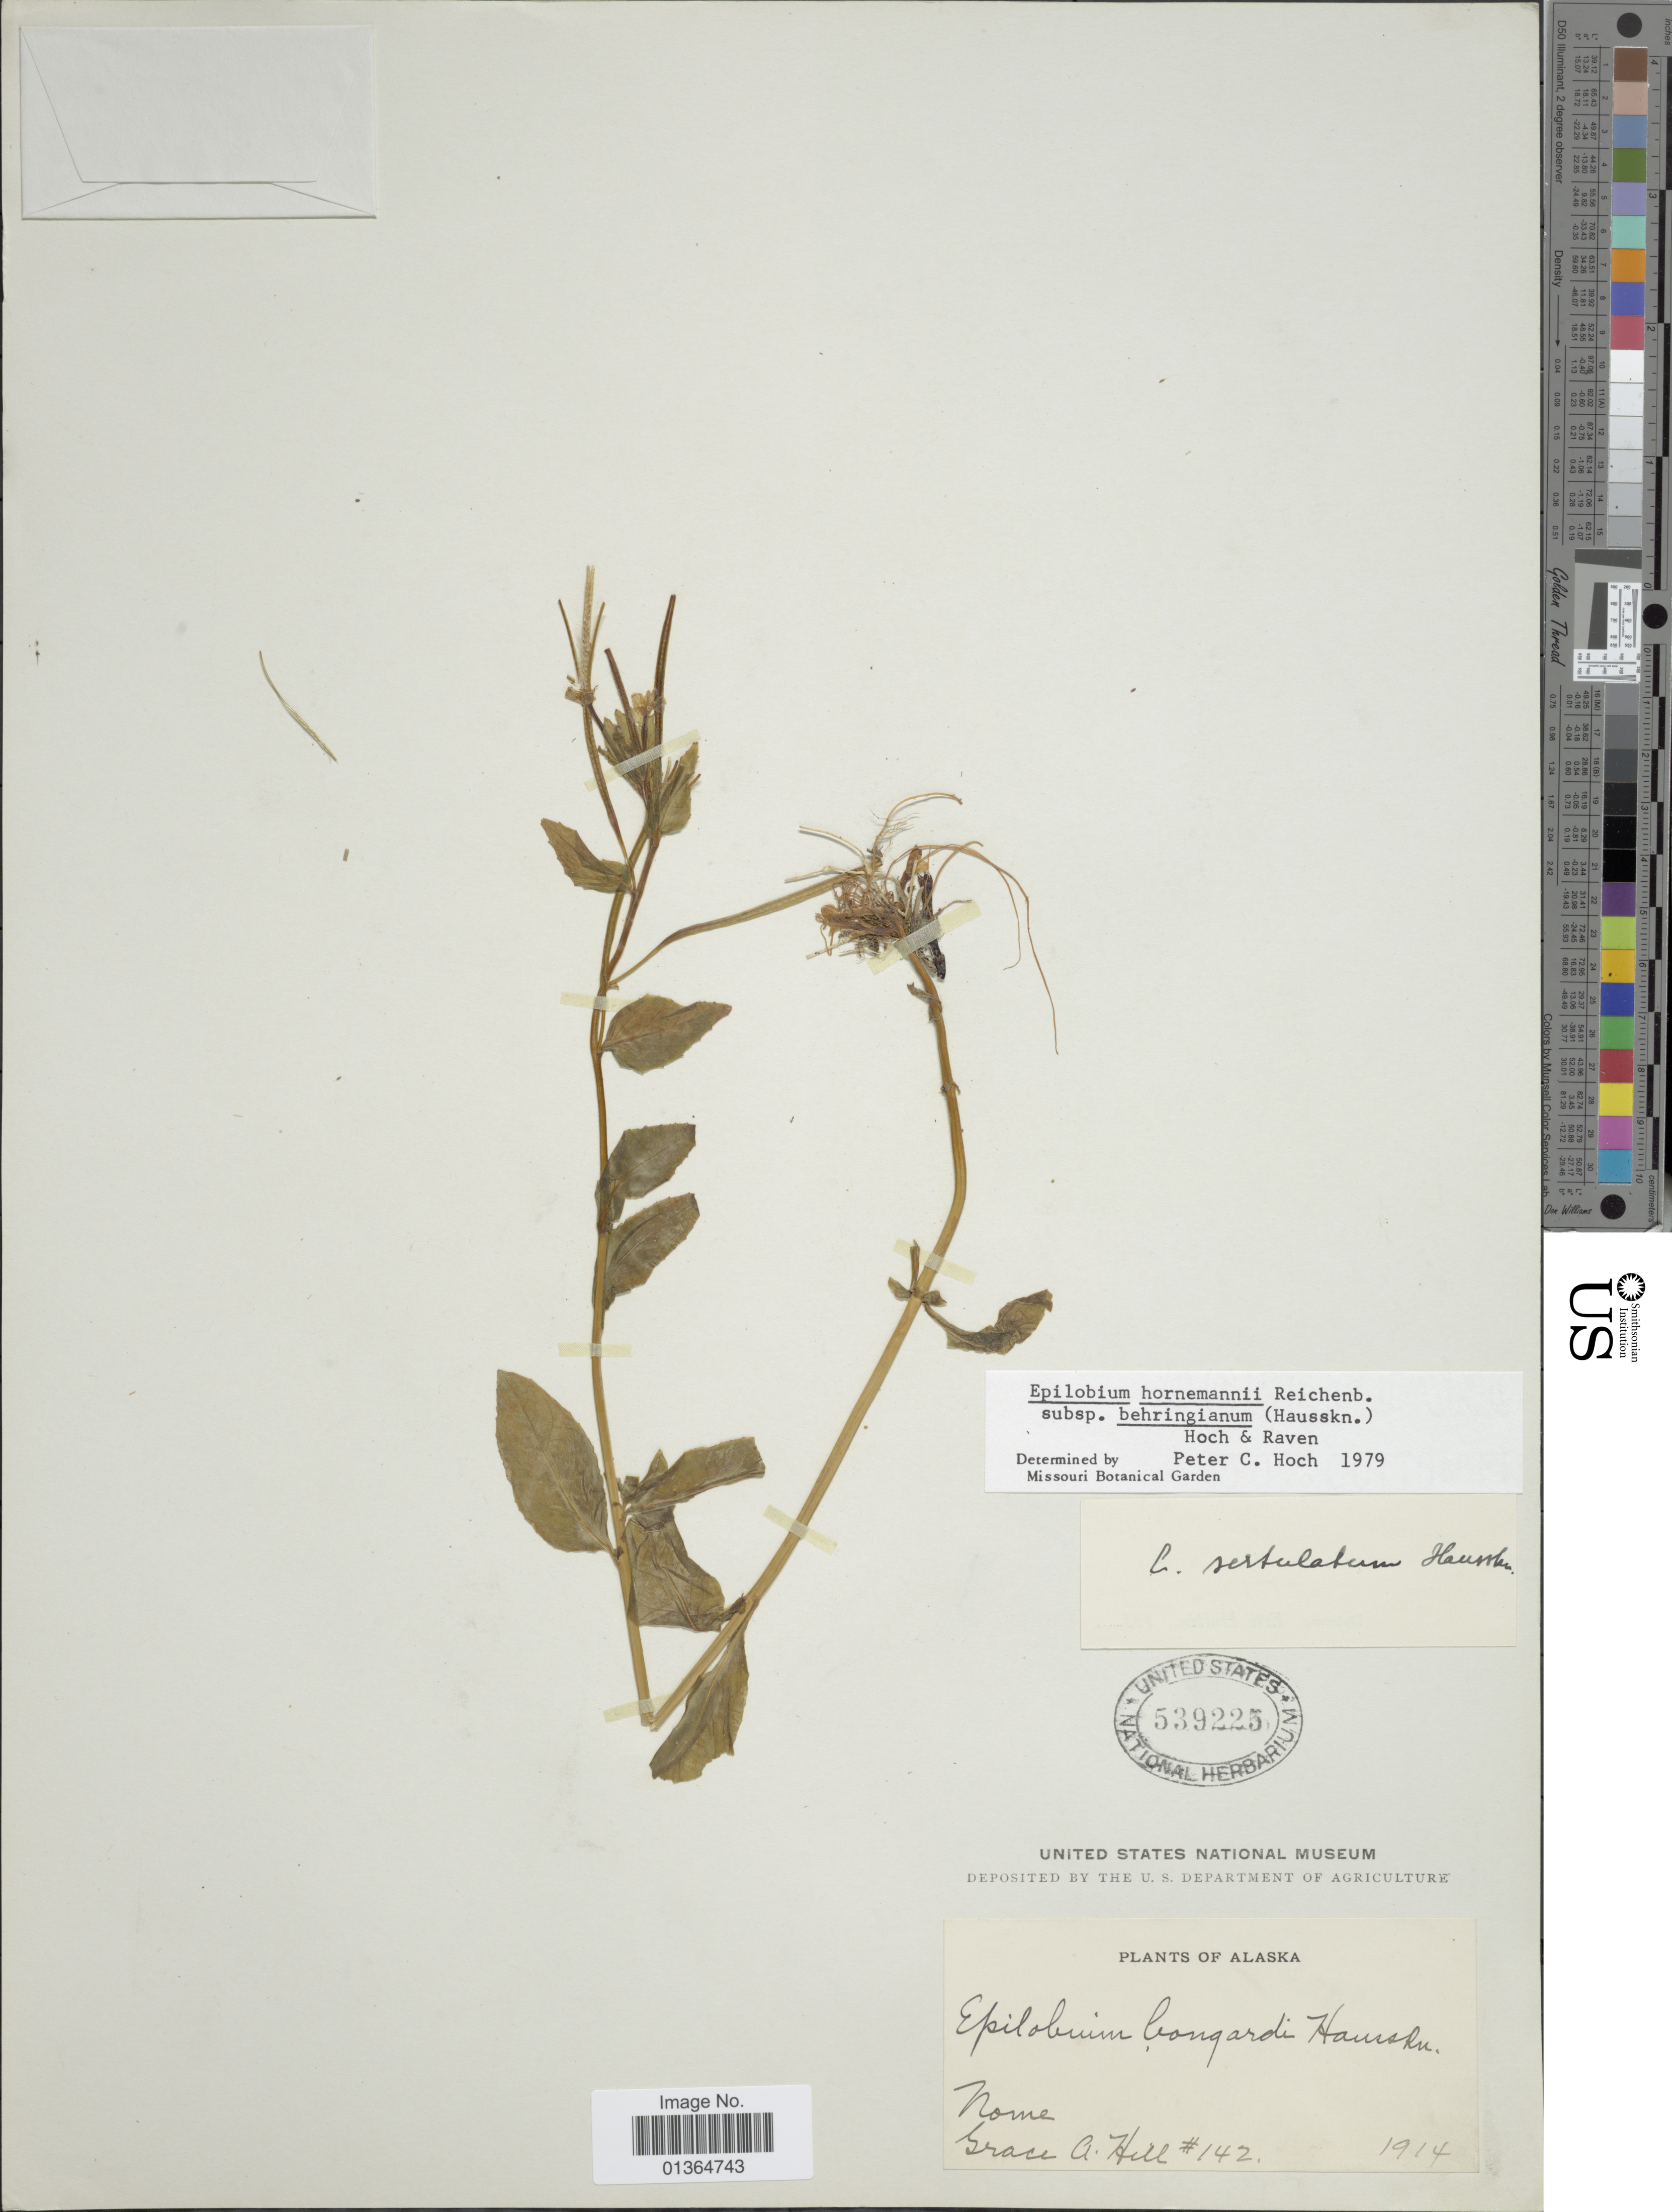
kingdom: Plantae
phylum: Tracheophyta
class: Magnoliopsida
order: Myrtales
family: Onagraceae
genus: Epilobium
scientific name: Epilobium hornemannii subsp. behringianum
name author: (Hausskn.) Hoch & P.H. Raven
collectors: G. A. Hill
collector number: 142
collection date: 1914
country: United States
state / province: Alaska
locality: Nome.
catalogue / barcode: US 539225